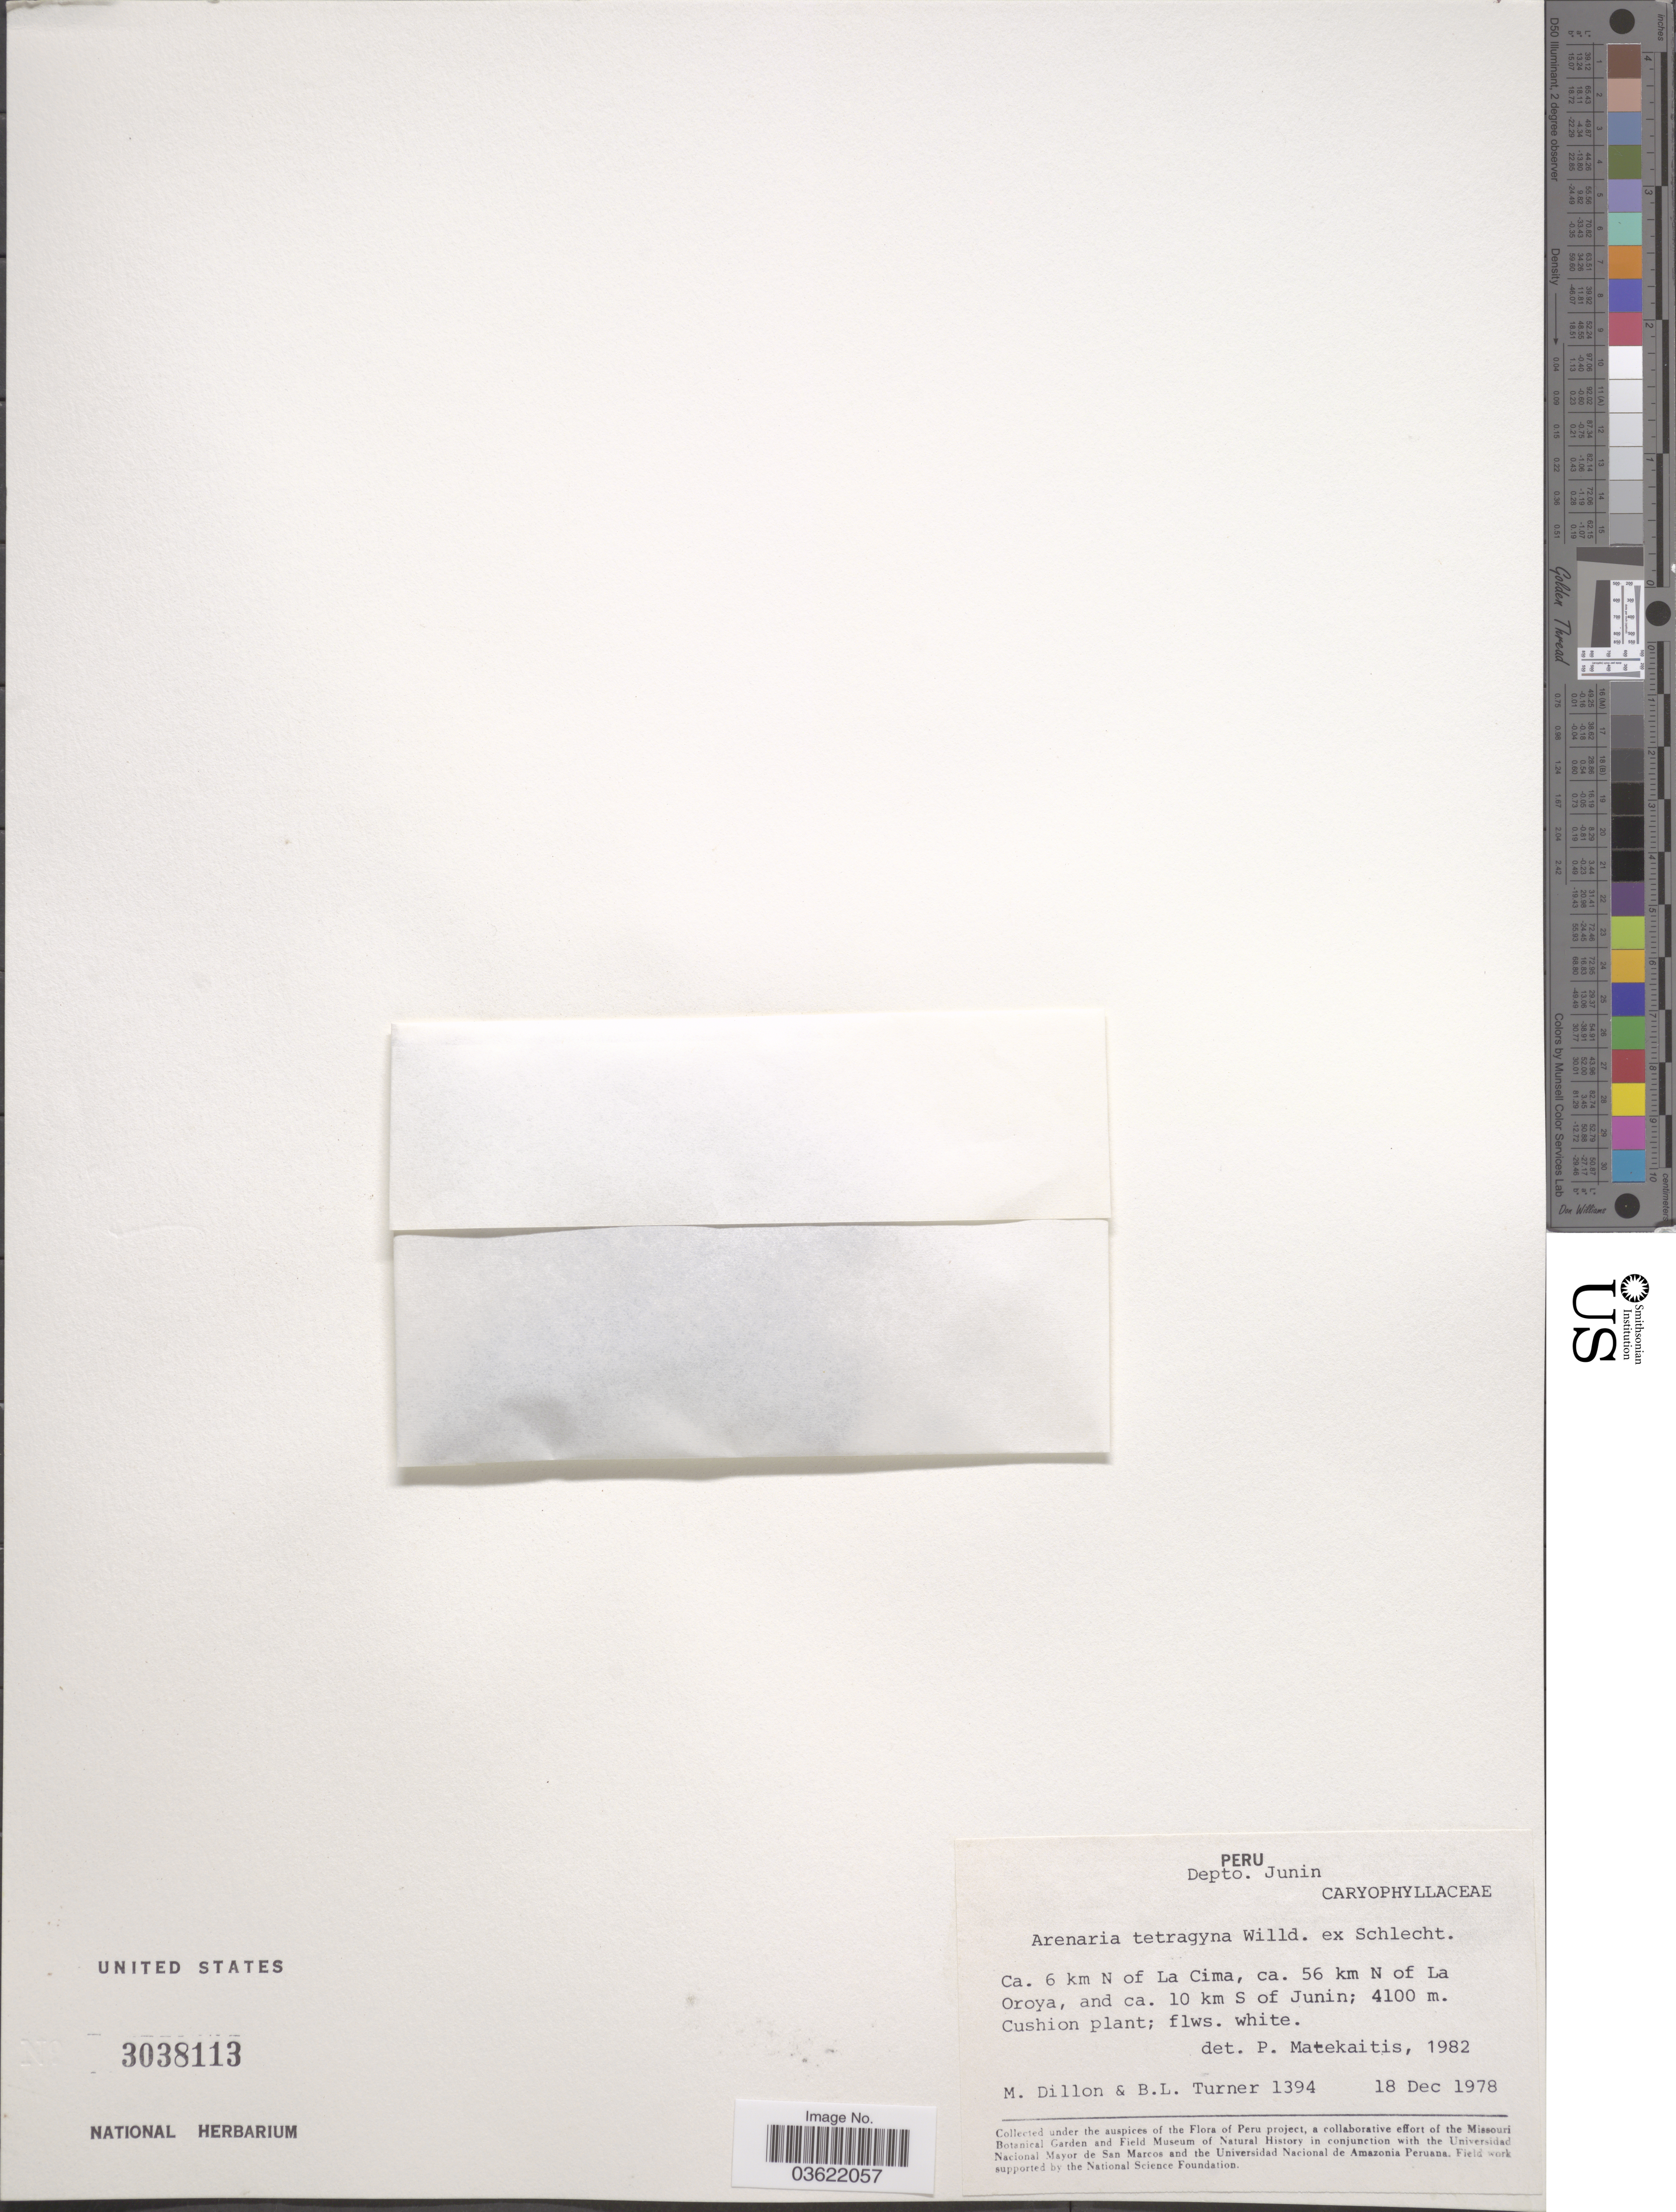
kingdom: Plantae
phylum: Tracheophyta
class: Magnoliopsida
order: Caryophyllales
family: Caryophyllaceae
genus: Arenaria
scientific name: Arenaria tetragyna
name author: Willd. ex D.F.K. Schltdl.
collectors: M. O. Dillon & B. L. Turner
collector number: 1394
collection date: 1978-12-18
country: Peru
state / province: Junín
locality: Depto. Junin. Ca. 6 km N of La Cima, ca. 56 km N of La Oroya, and ca. 10 km S of Junin.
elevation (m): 4100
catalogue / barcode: US 3038113